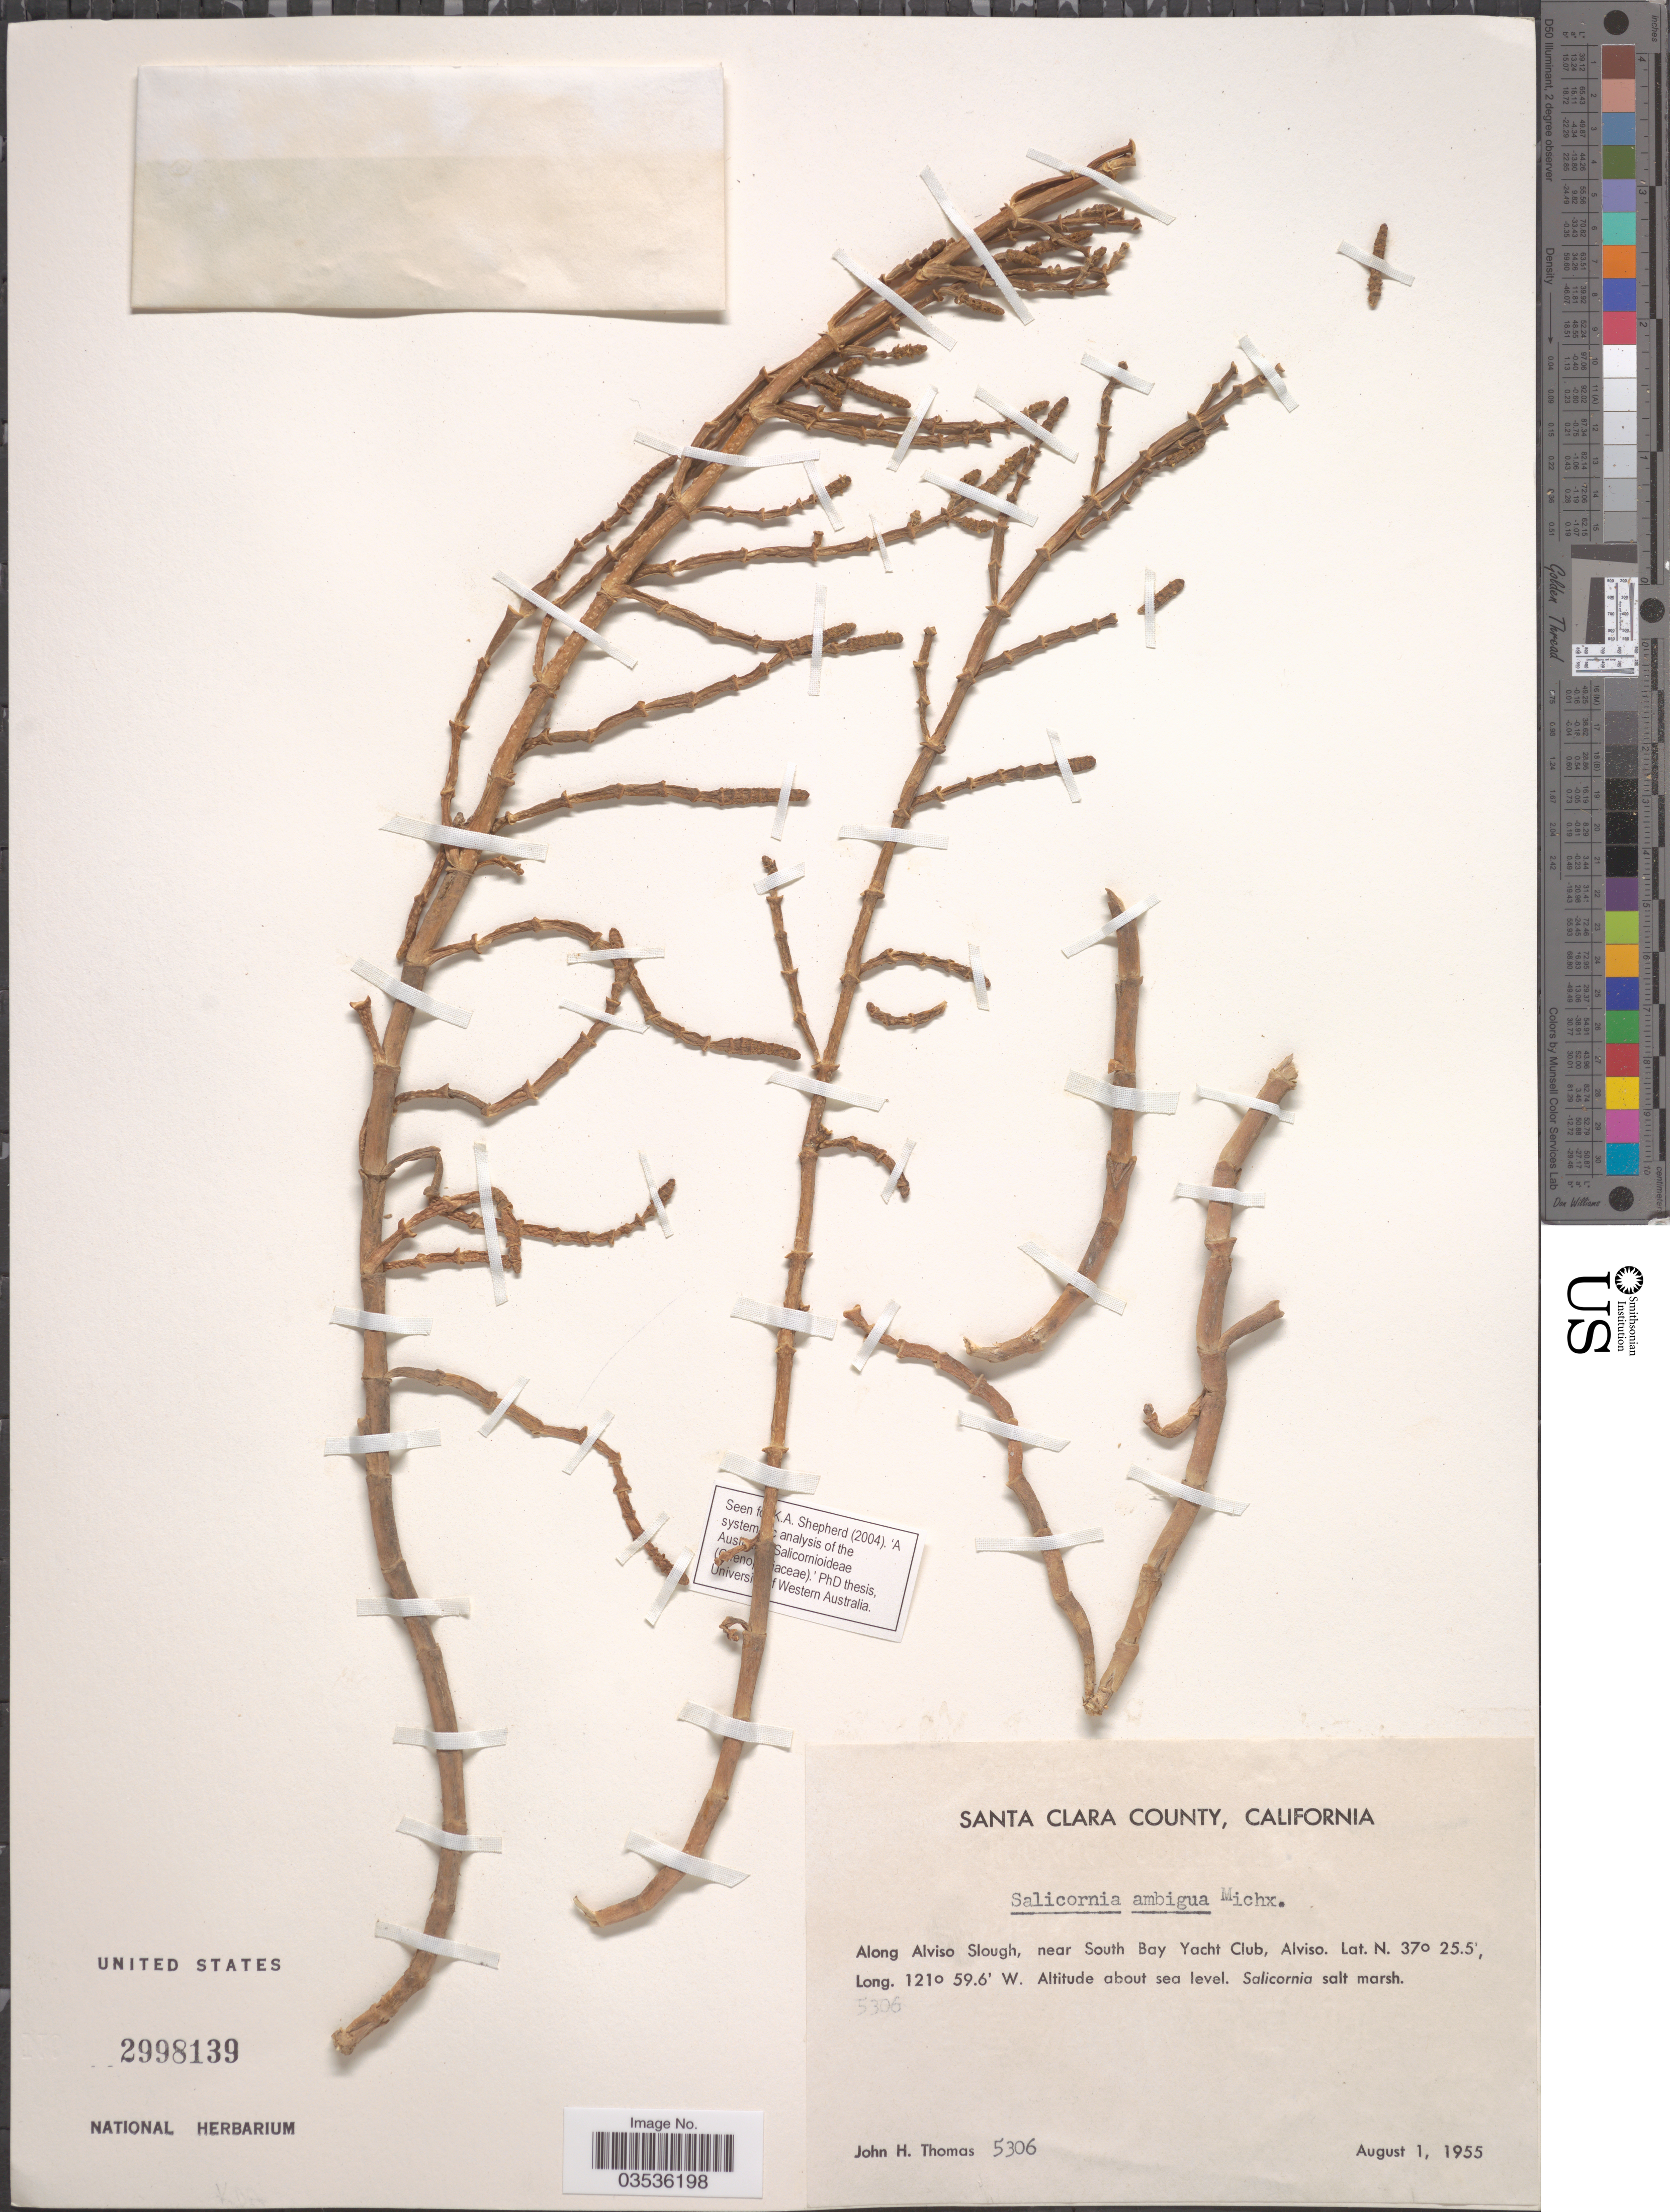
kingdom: Plantae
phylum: Tracheophyta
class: Magnoliopsida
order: Caryophyllales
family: Amaranthaceae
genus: Salicornia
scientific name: Salicornia pacifica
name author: Standl.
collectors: J. H. Thomas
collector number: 5306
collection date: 1955-08-01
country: United States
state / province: California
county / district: Santa Clara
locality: Santa Clara County. Along Alviso Slough, near South Bay Yacht Club, Alviso.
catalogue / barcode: US 2998139